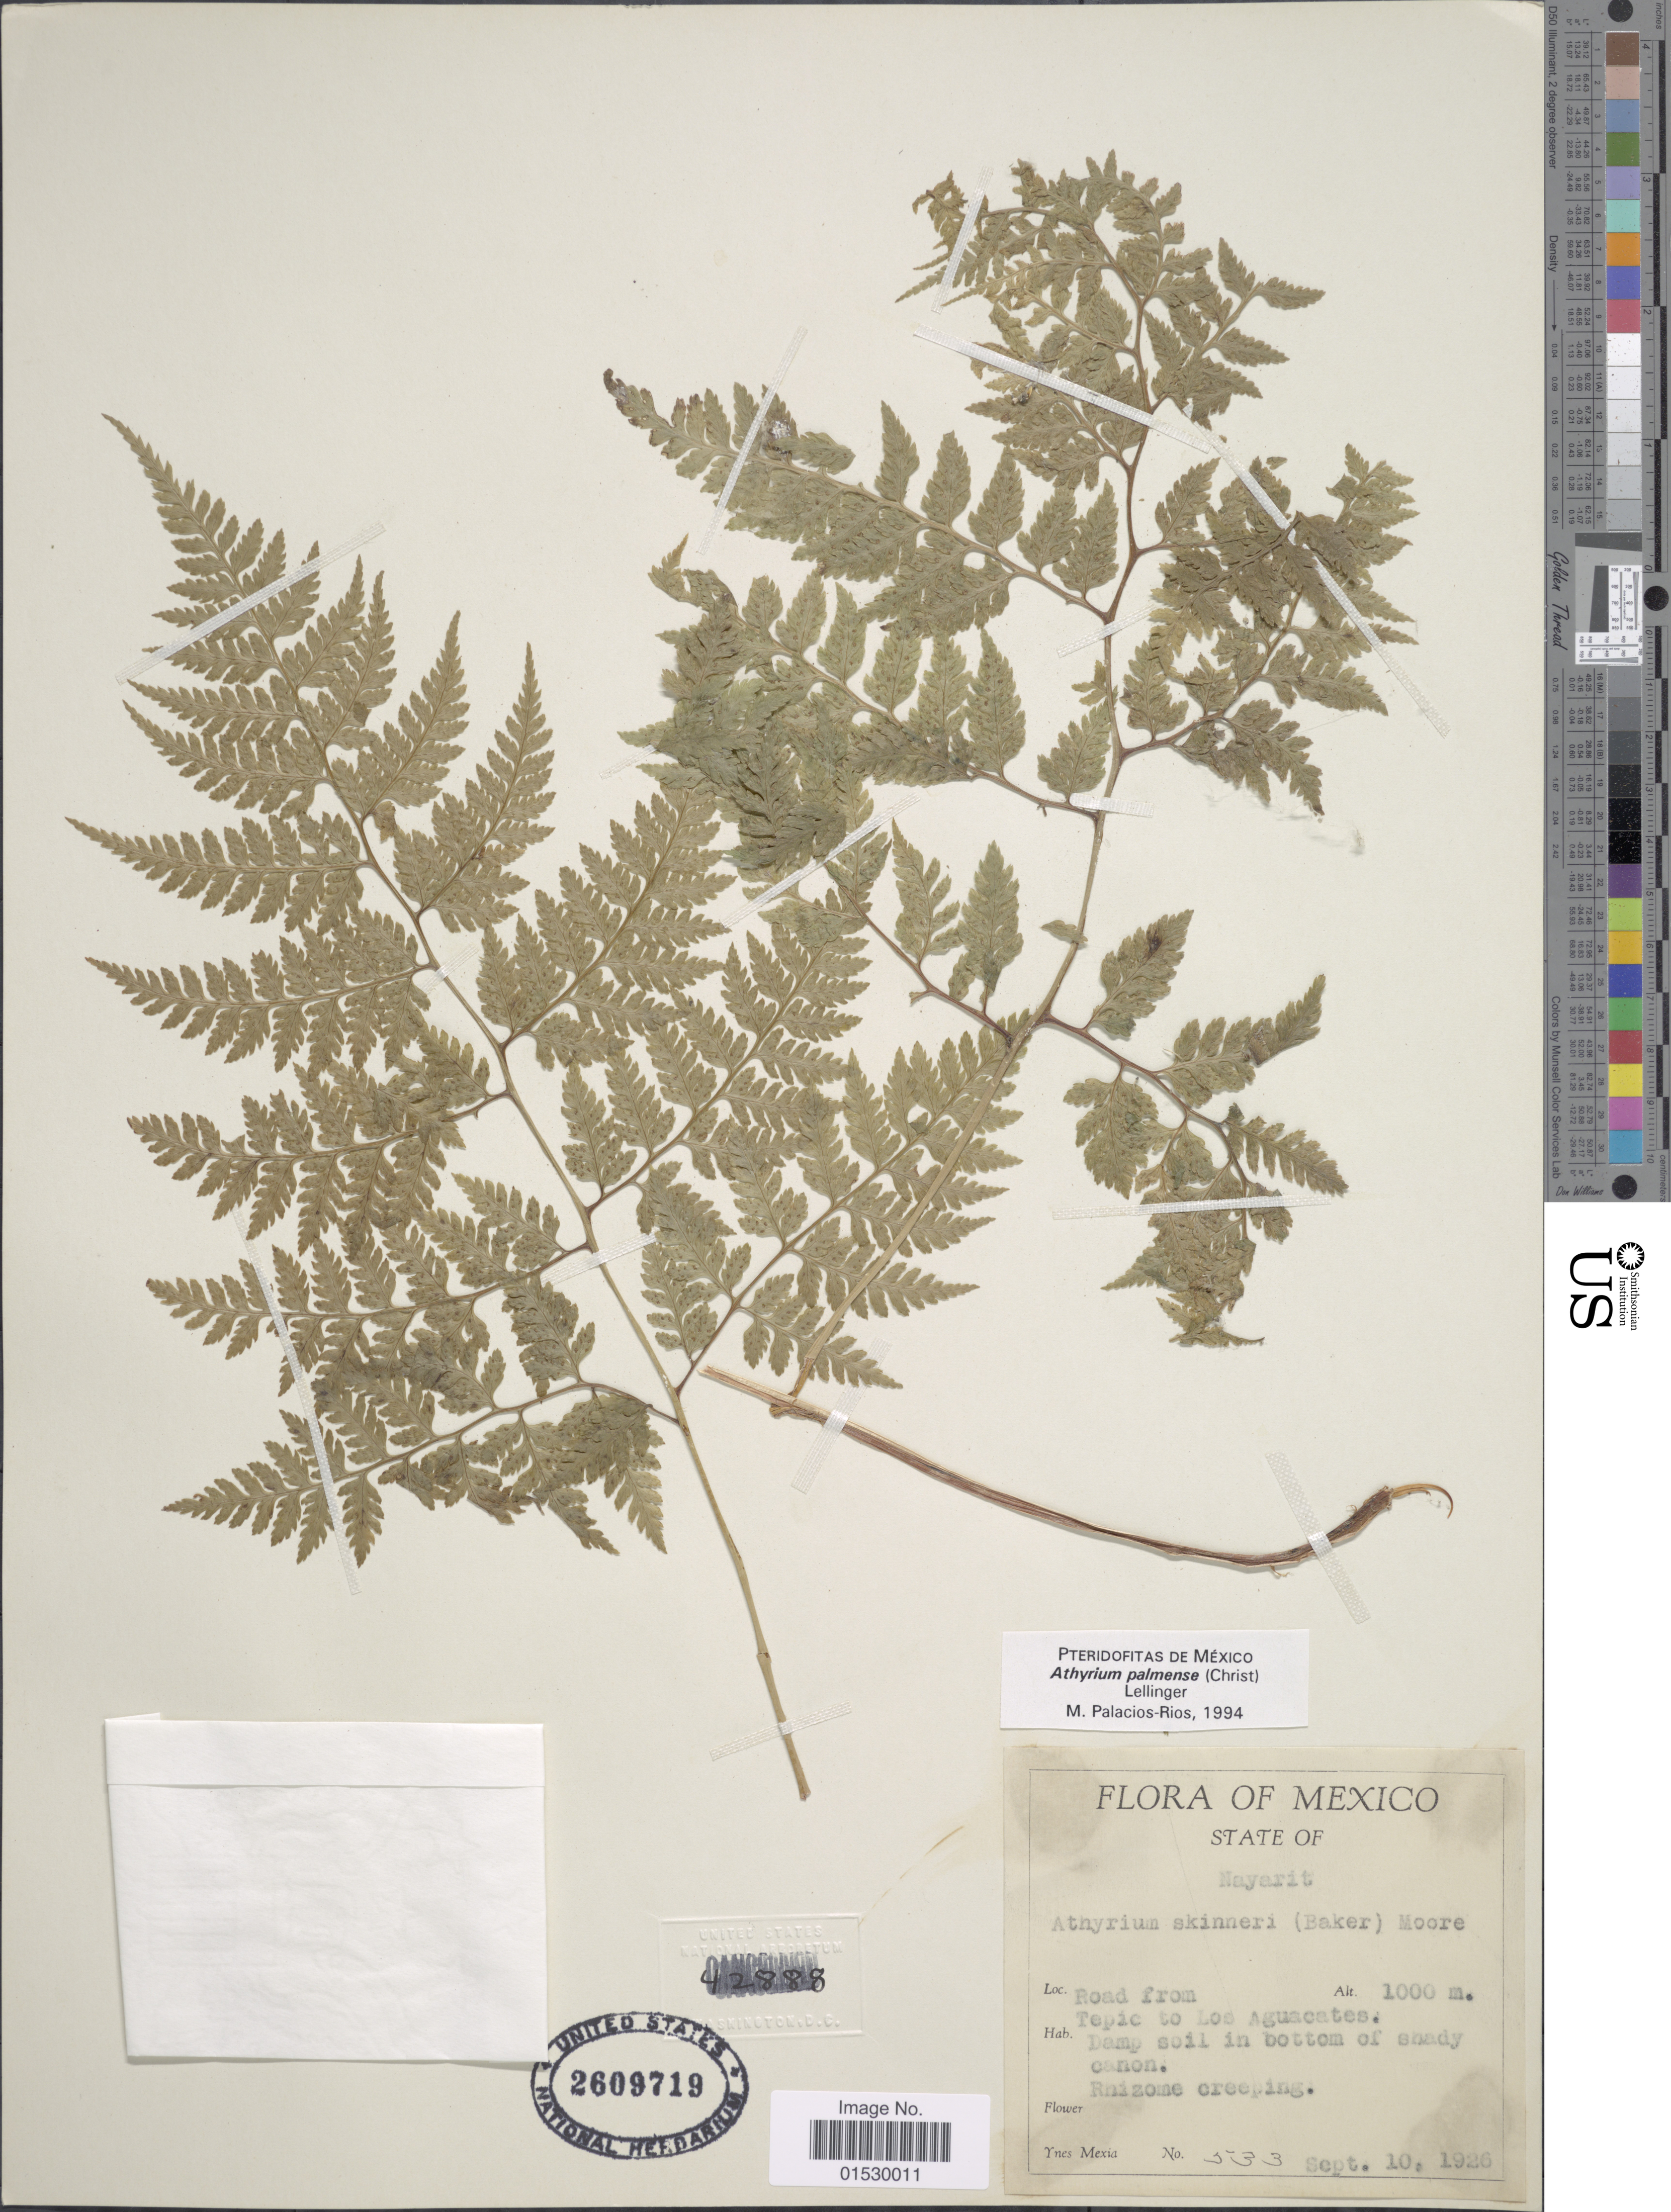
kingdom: Plantae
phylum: Tracheophyta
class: Polypodiopsida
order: Polypodiales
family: Athyriaceae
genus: Athyrium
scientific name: Athyrium palmense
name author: (Christ) Lellinger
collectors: Y. Mexia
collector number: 533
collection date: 1926-09-10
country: Mexico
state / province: Nayarit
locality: Road from Tepic to Los Aguacates, Damp soil in bottom of shady canon, Rhizome creeping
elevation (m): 1000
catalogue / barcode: US 2609719